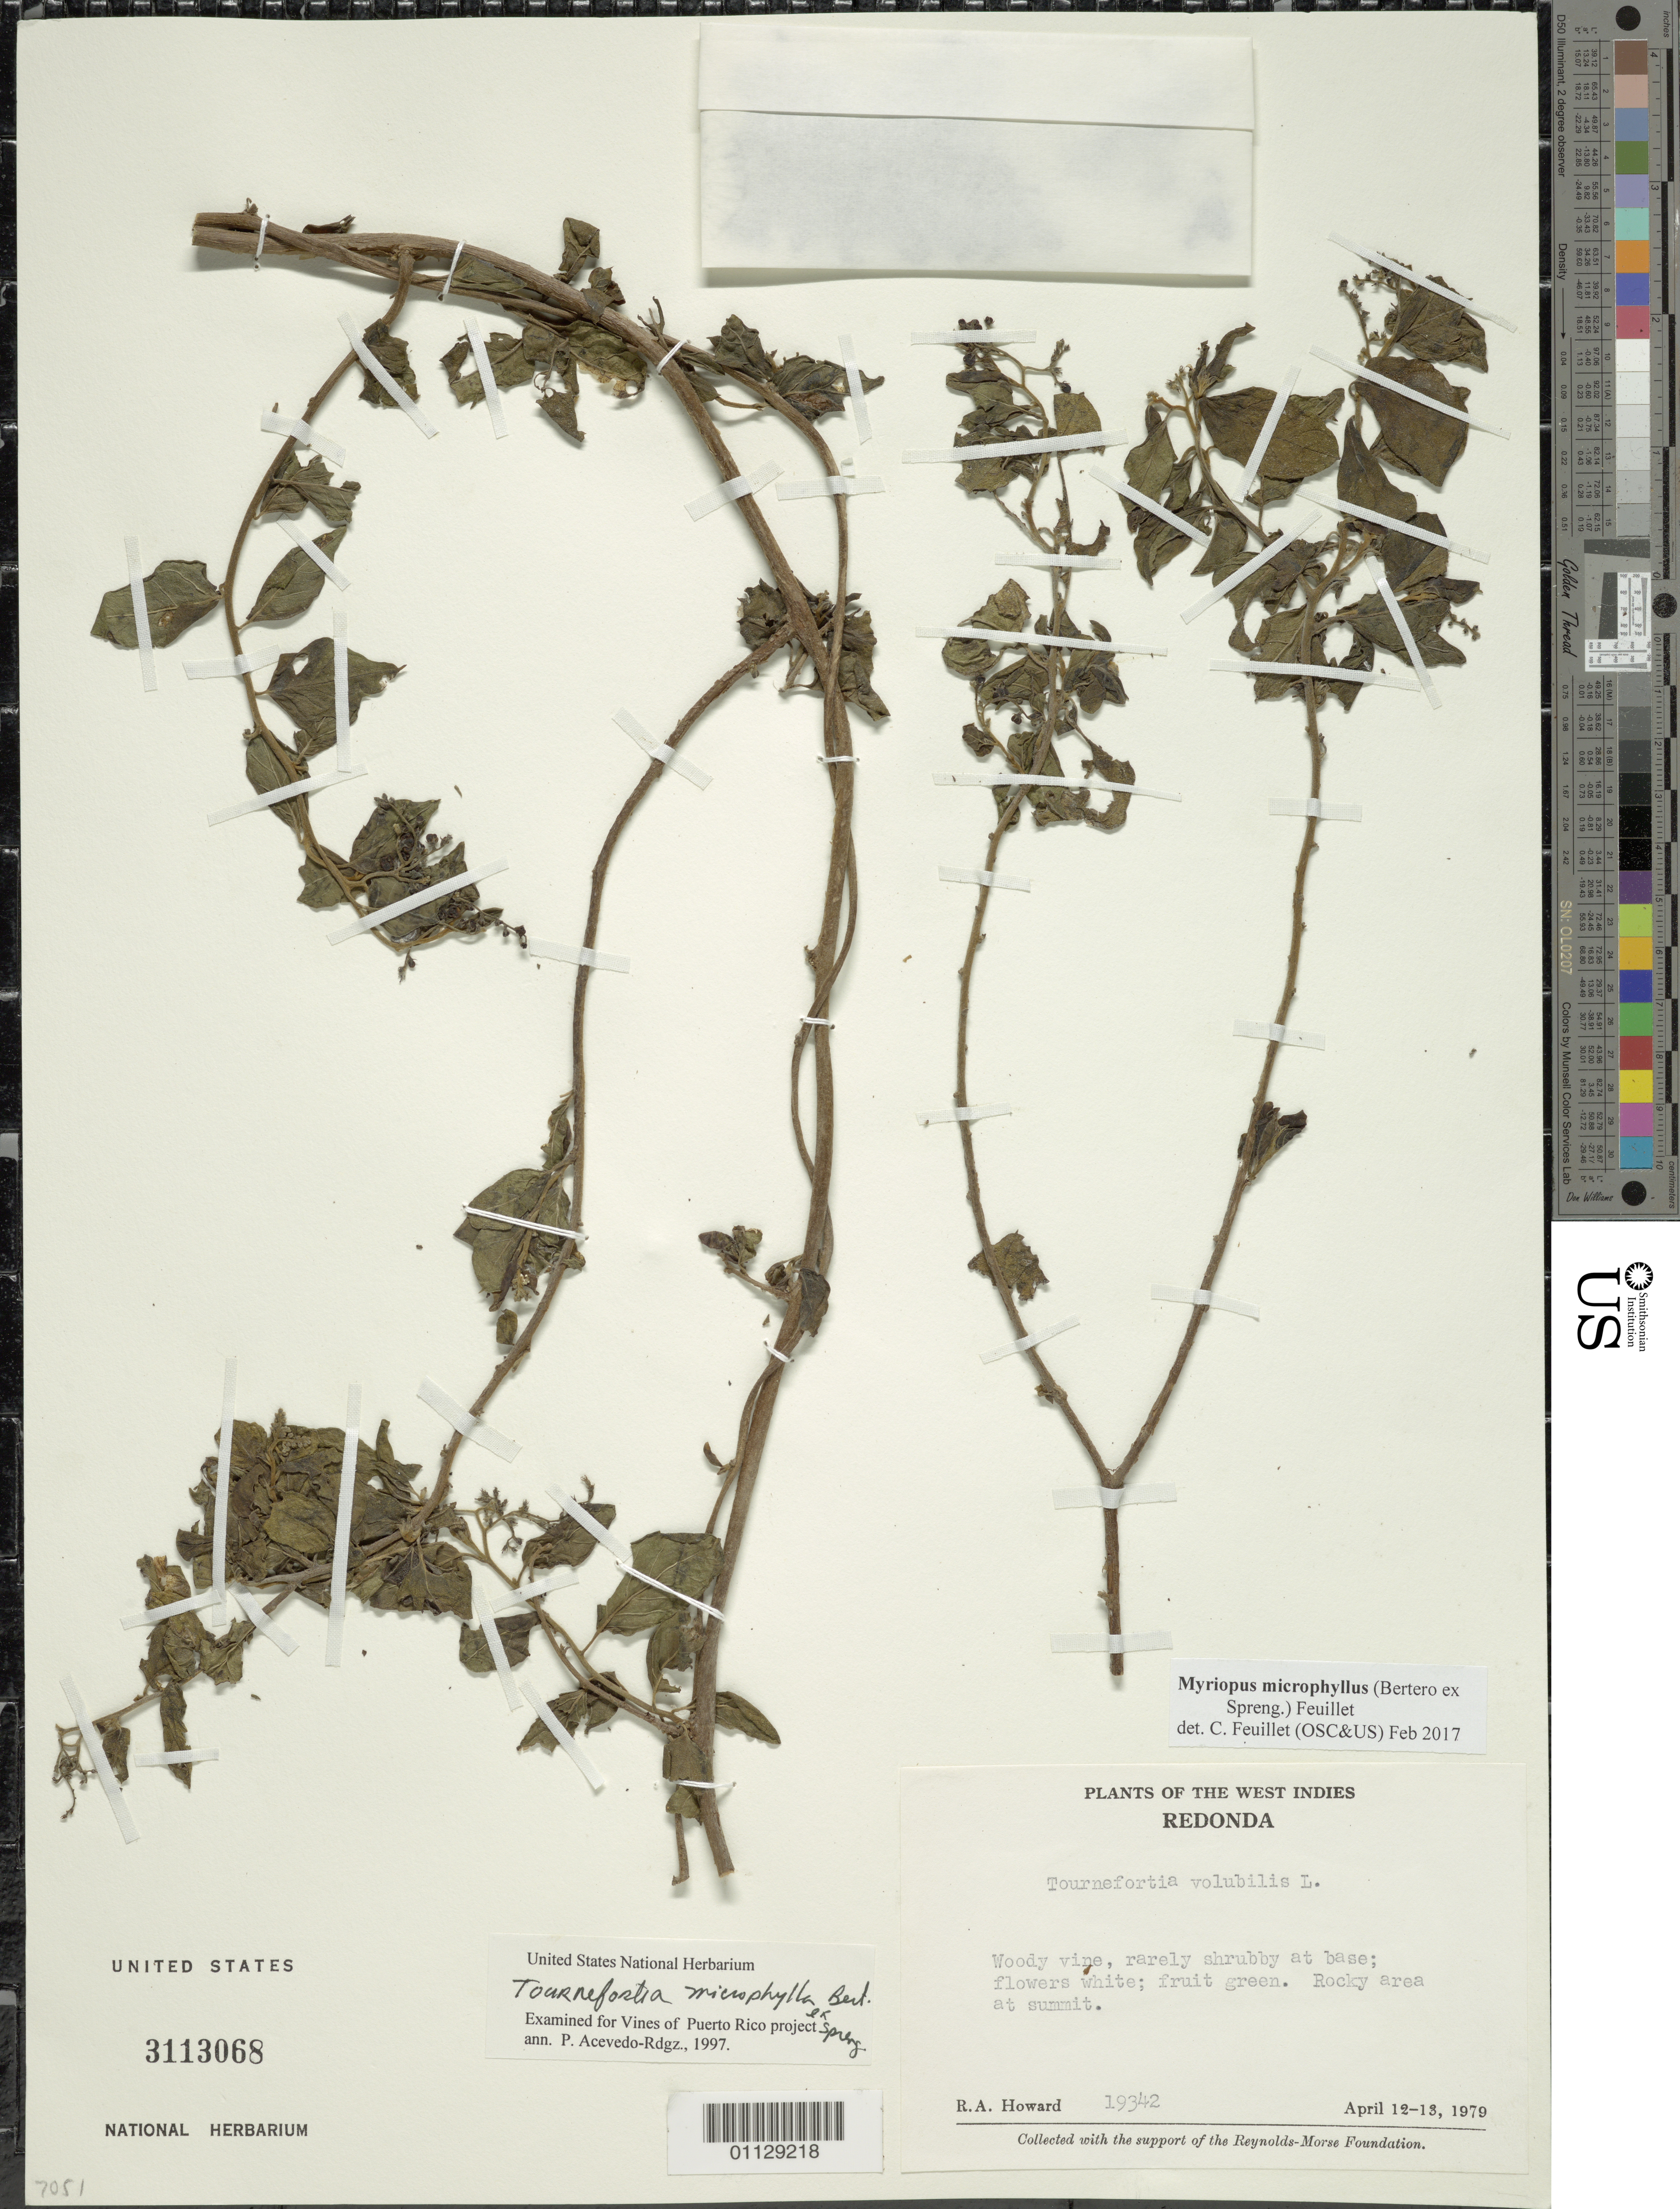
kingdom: Plantae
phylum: Tracheophyta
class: Magnoliopsida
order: Boraginales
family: Heliotropiaceae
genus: Myriopus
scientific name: Myriopus microphyllus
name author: (Bertero ex Spreng.) Feuillet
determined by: Feuillet, C.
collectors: R. A. Howard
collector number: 19342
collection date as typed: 12 Apr 1979 to 18 Apr 1979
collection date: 1979-04-12/1979-04-18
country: Antigua and Barbuda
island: Redonda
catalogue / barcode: US 3113068